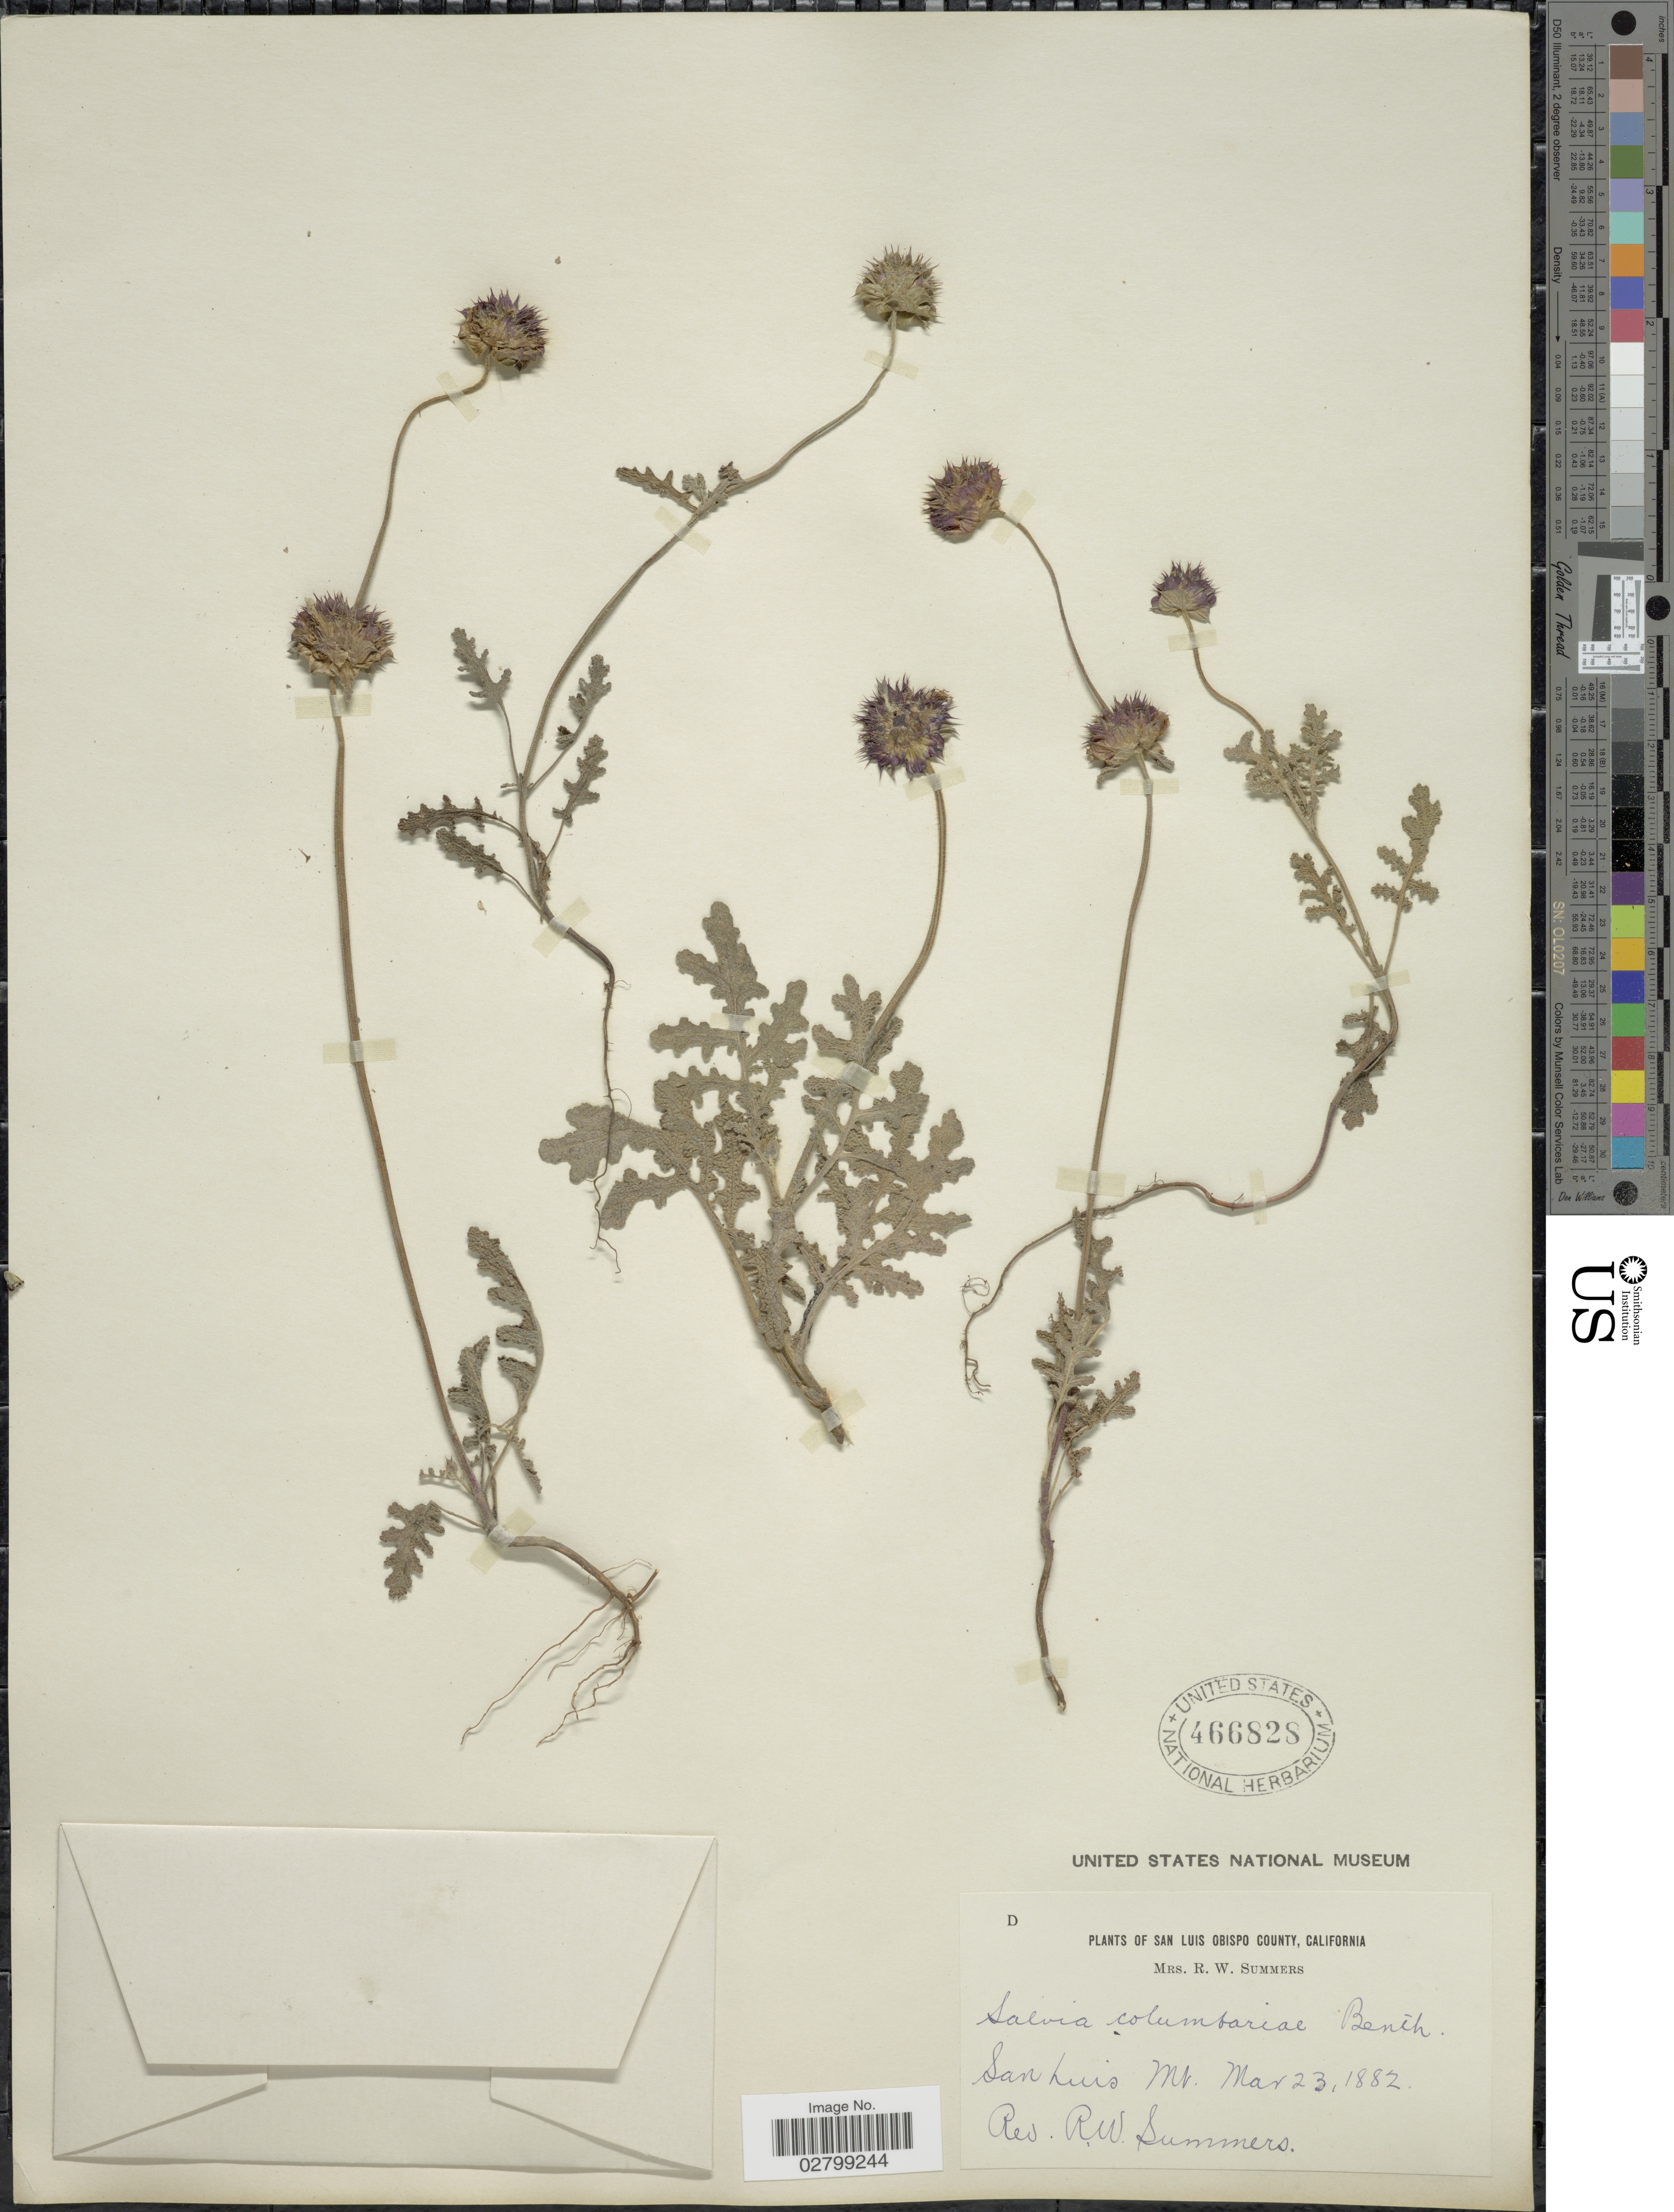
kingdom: Plantae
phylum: Tracheophyta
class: Magnoliopsida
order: Lamiales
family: Lamiaceae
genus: Salvia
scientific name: Salvia columbariae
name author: Benth.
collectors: R. Summers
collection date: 1882-03-23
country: United States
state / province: California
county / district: San Luis Obispo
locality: San Luis Obispo County. San Luis Mt.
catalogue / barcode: US 466828